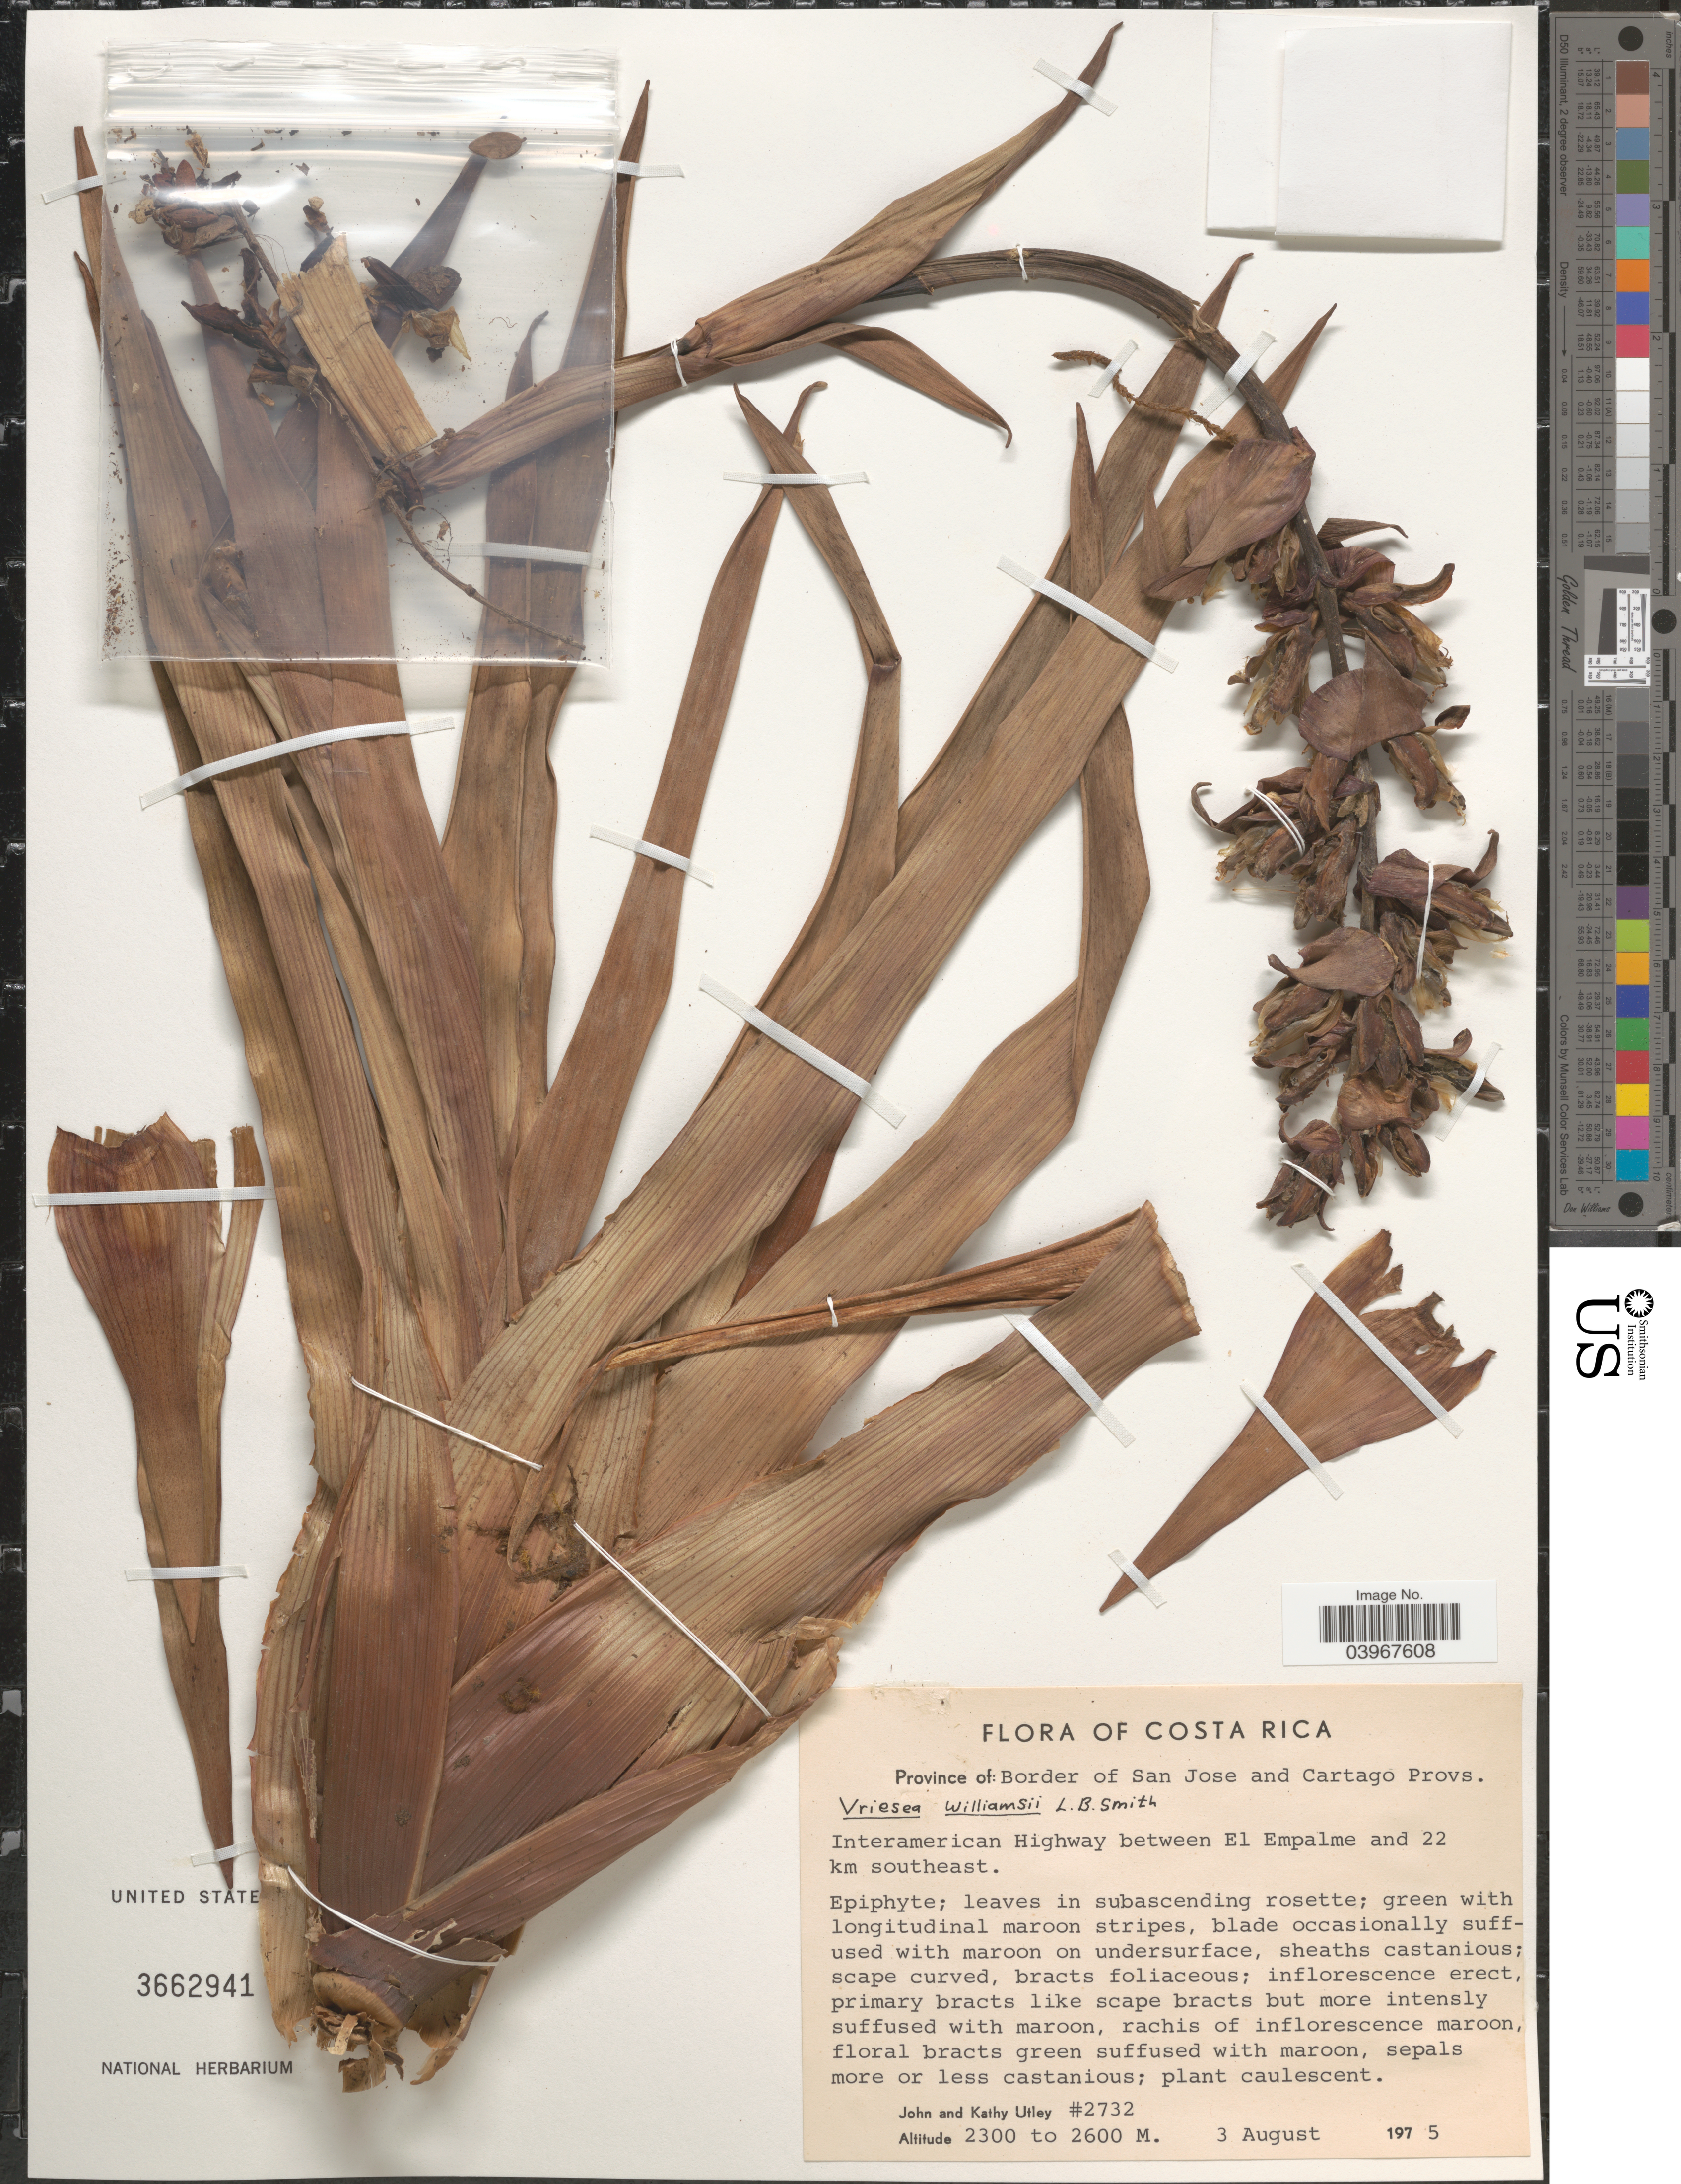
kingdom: Plantae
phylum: Tracheophyta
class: Liliopsida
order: Poales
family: Bromeliaceae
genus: Werauhia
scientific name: Werauhia williamsii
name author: (L.B. Sm.) J.R. Grant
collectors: J. F. Utley & K. Burt-Utley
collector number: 2732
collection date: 1975-08-03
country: Costa Rica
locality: Province of: Border of San Jose and Cartago Provs. Interamerican Highway between El Empalme and 22 km southeast.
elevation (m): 2300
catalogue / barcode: US 3662941